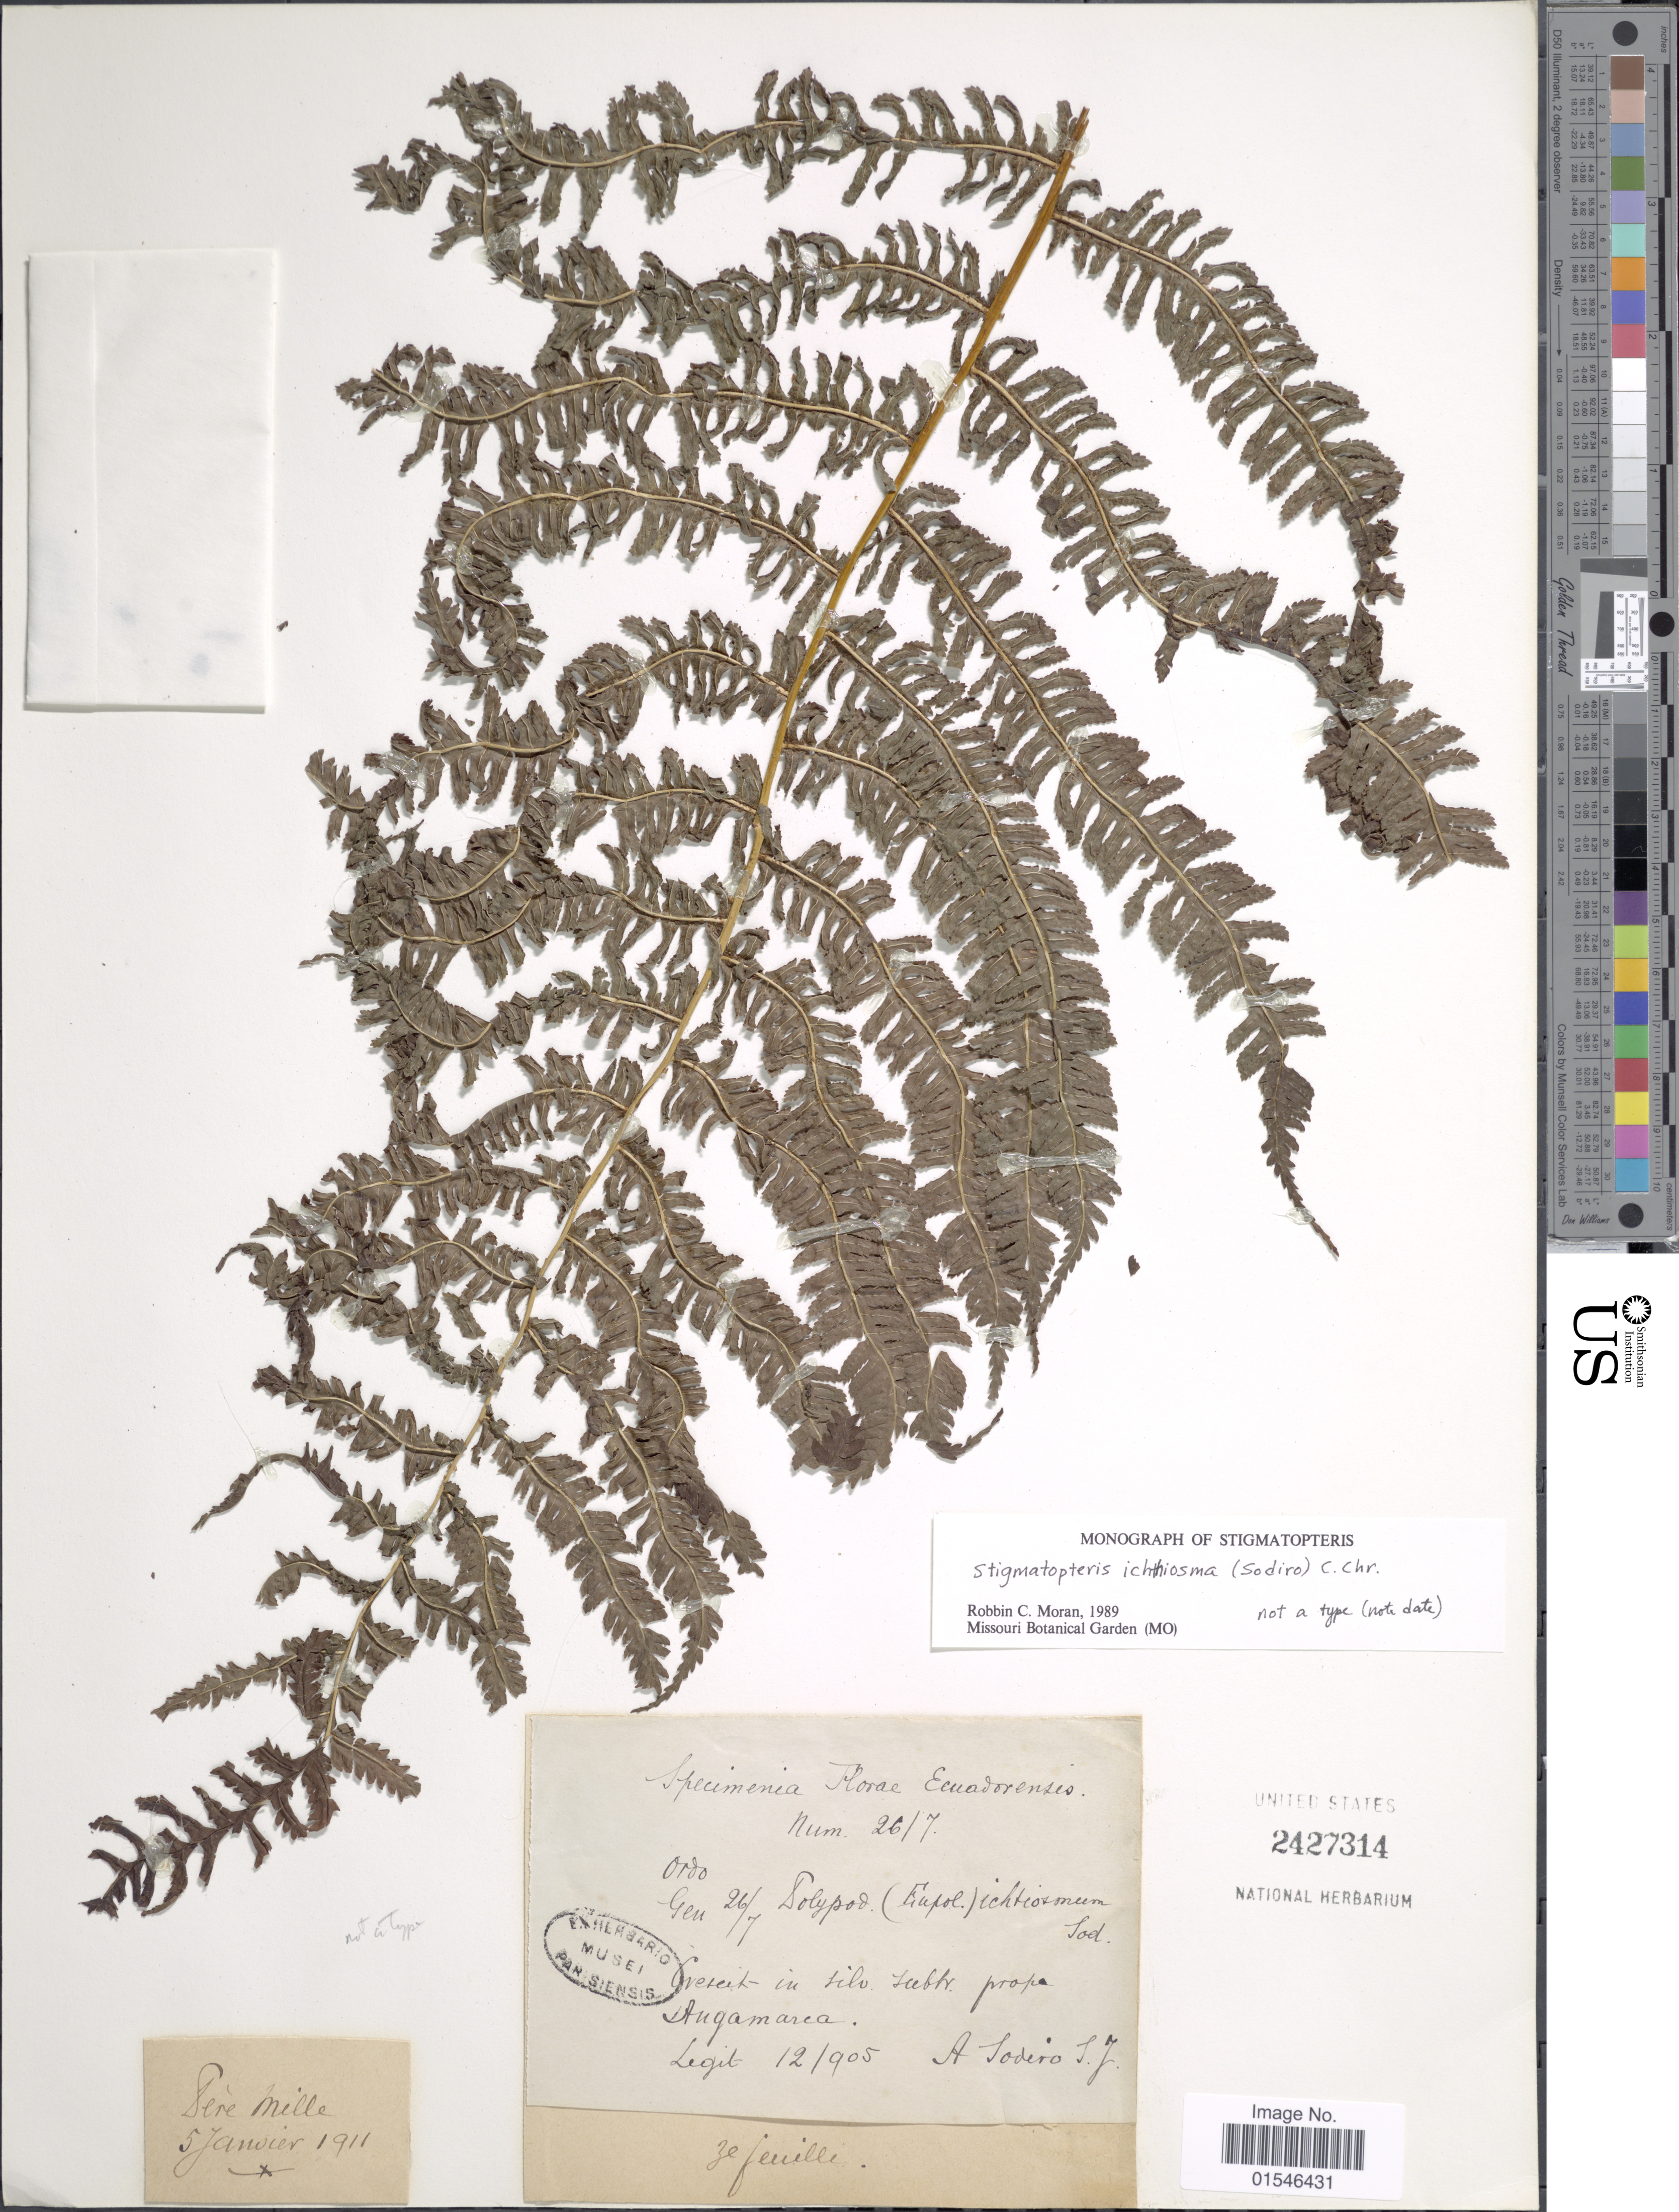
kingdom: Plantae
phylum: Tracheophyta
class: Polypodiopsida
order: Polypodiales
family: Dryopteridaceae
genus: Stigmatopteris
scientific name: Stigmatopteris ichtiosma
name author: (Sodiro) C. Chr.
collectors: A. Sodiro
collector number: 26/7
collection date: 1905-12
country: Ecuador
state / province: Cotopaxi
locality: Crescit in silv. subtr. prope Angamarca.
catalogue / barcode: US 2427314